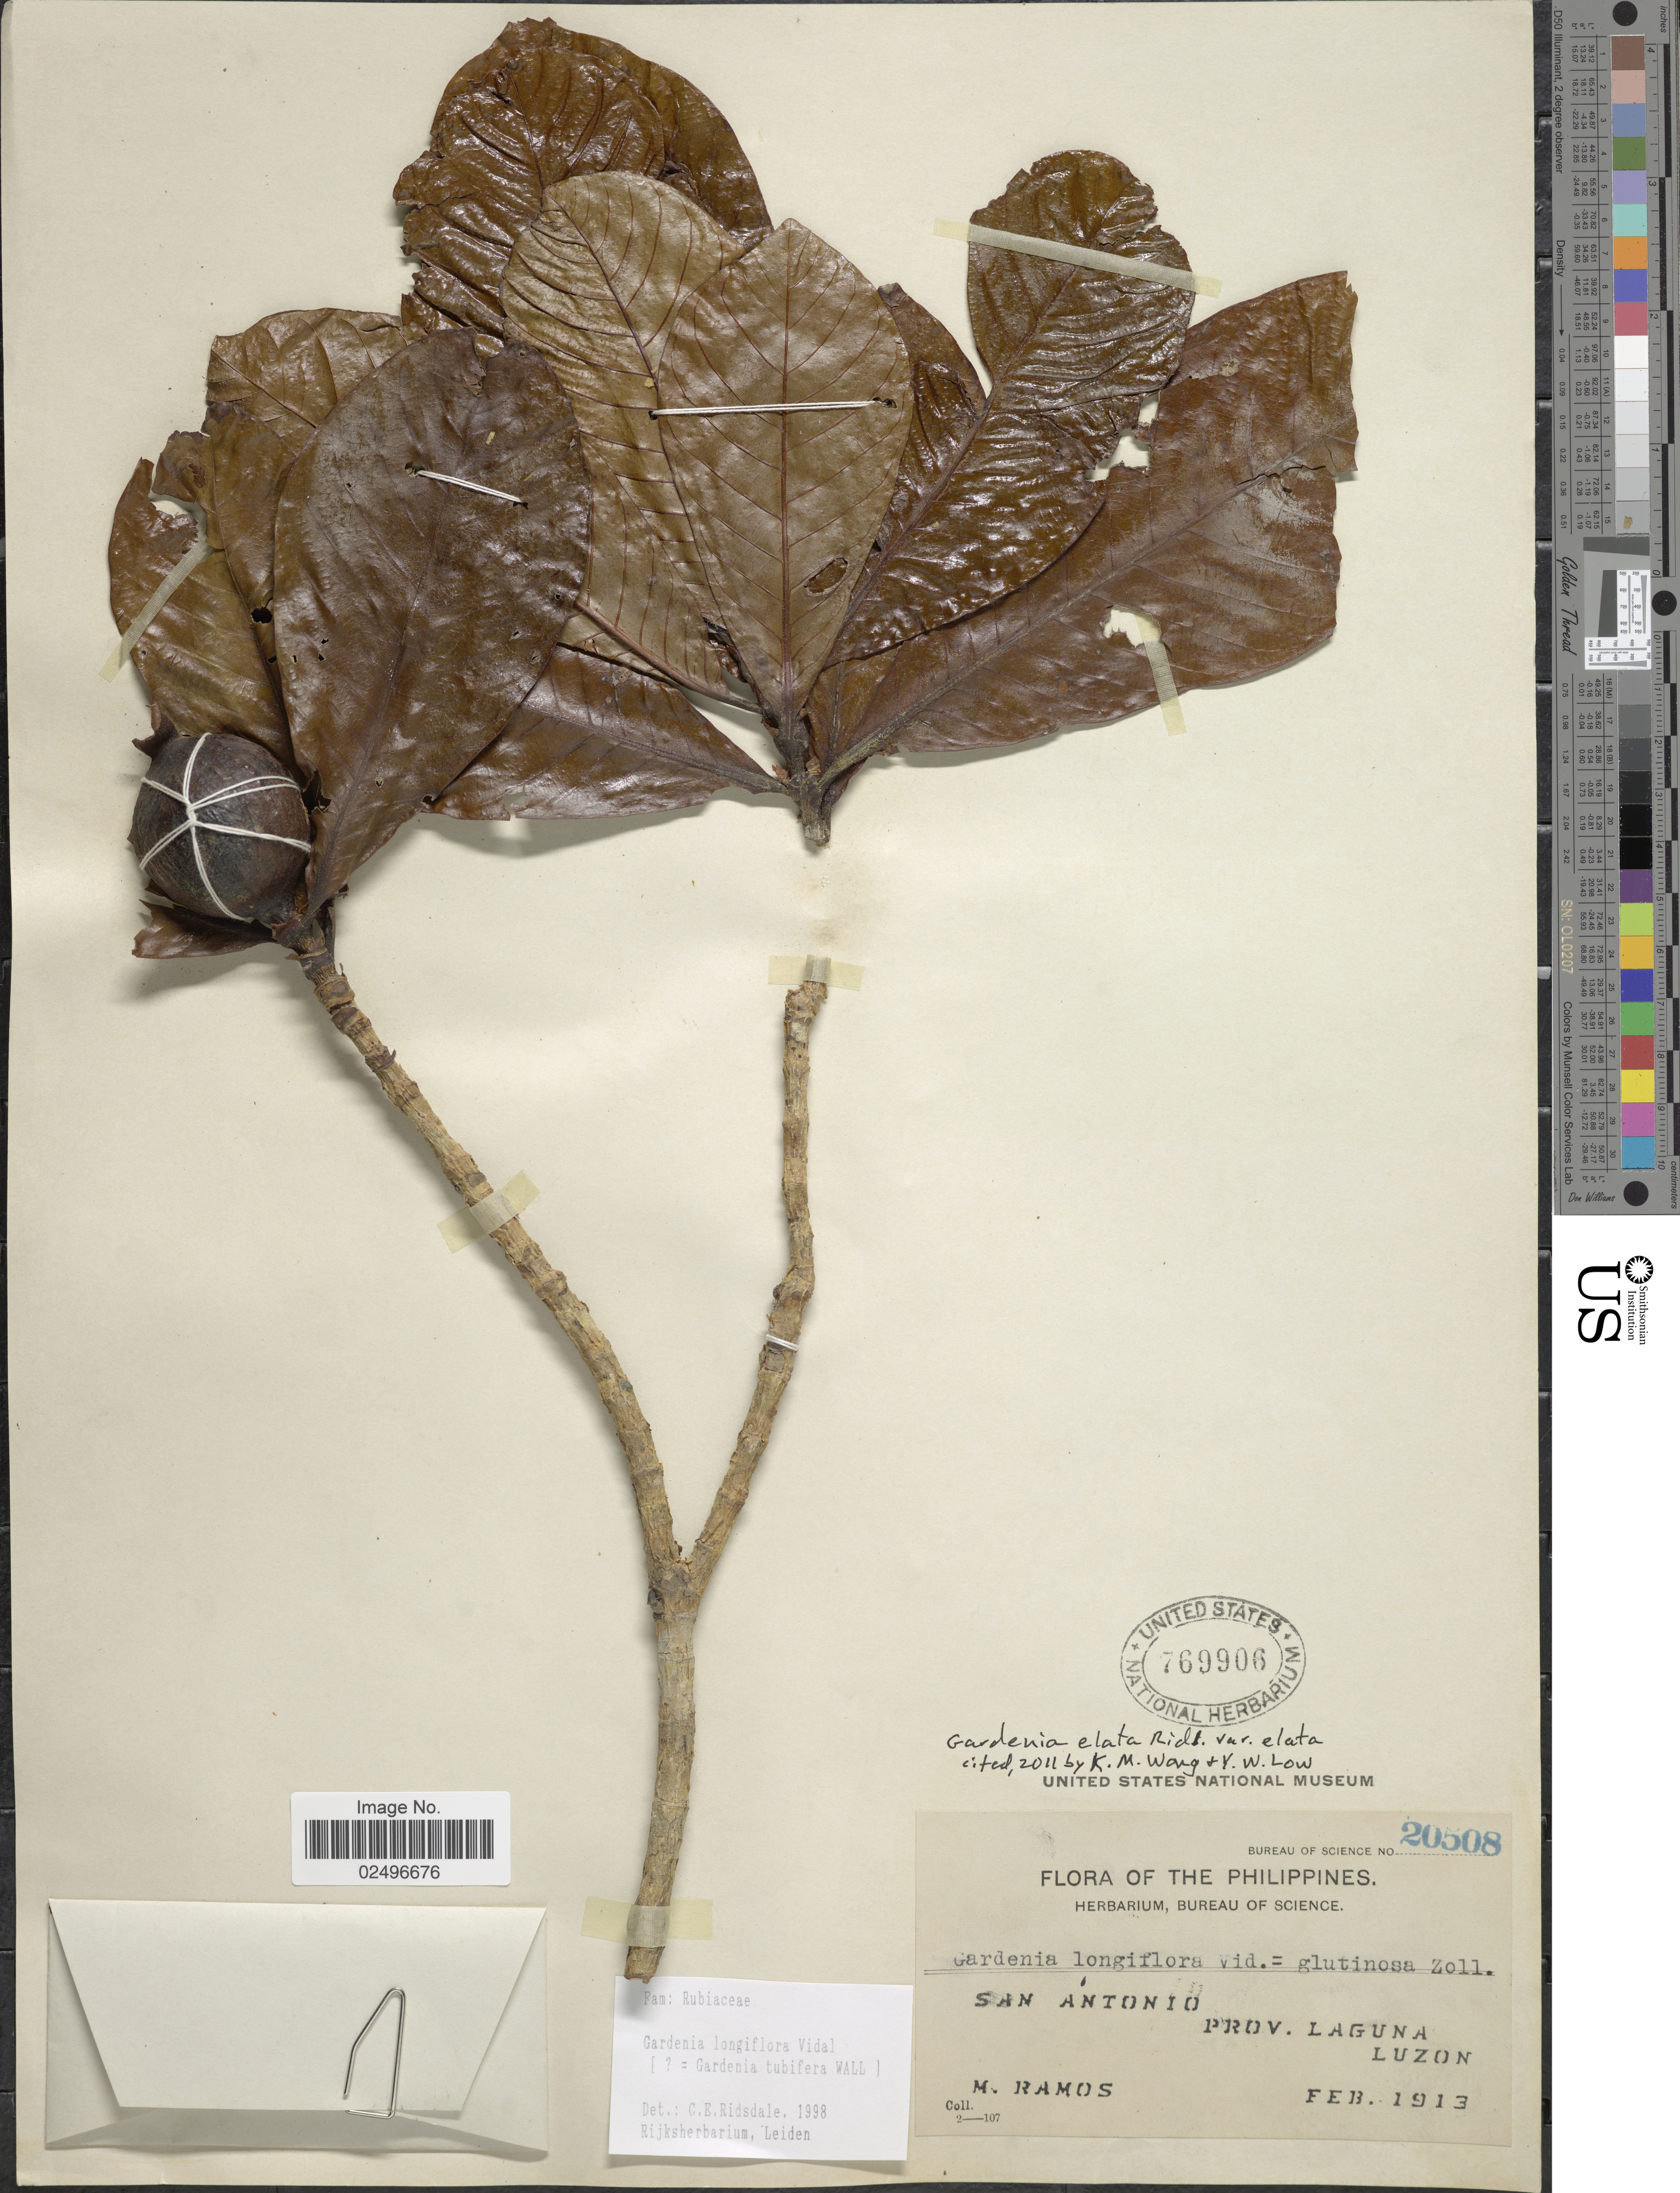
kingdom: Plantae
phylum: Tracheophyta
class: Magnoliopsida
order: Gentianales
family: Rubiaceae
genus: Gardenia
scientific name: Gardenia elata var. elata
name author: Ridl.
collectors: M. Ramos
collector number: Bureau of Science 20508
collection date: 1913-02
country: Philippines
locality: San Antonio Prov. Laguna Luzon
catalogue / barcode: US 769906